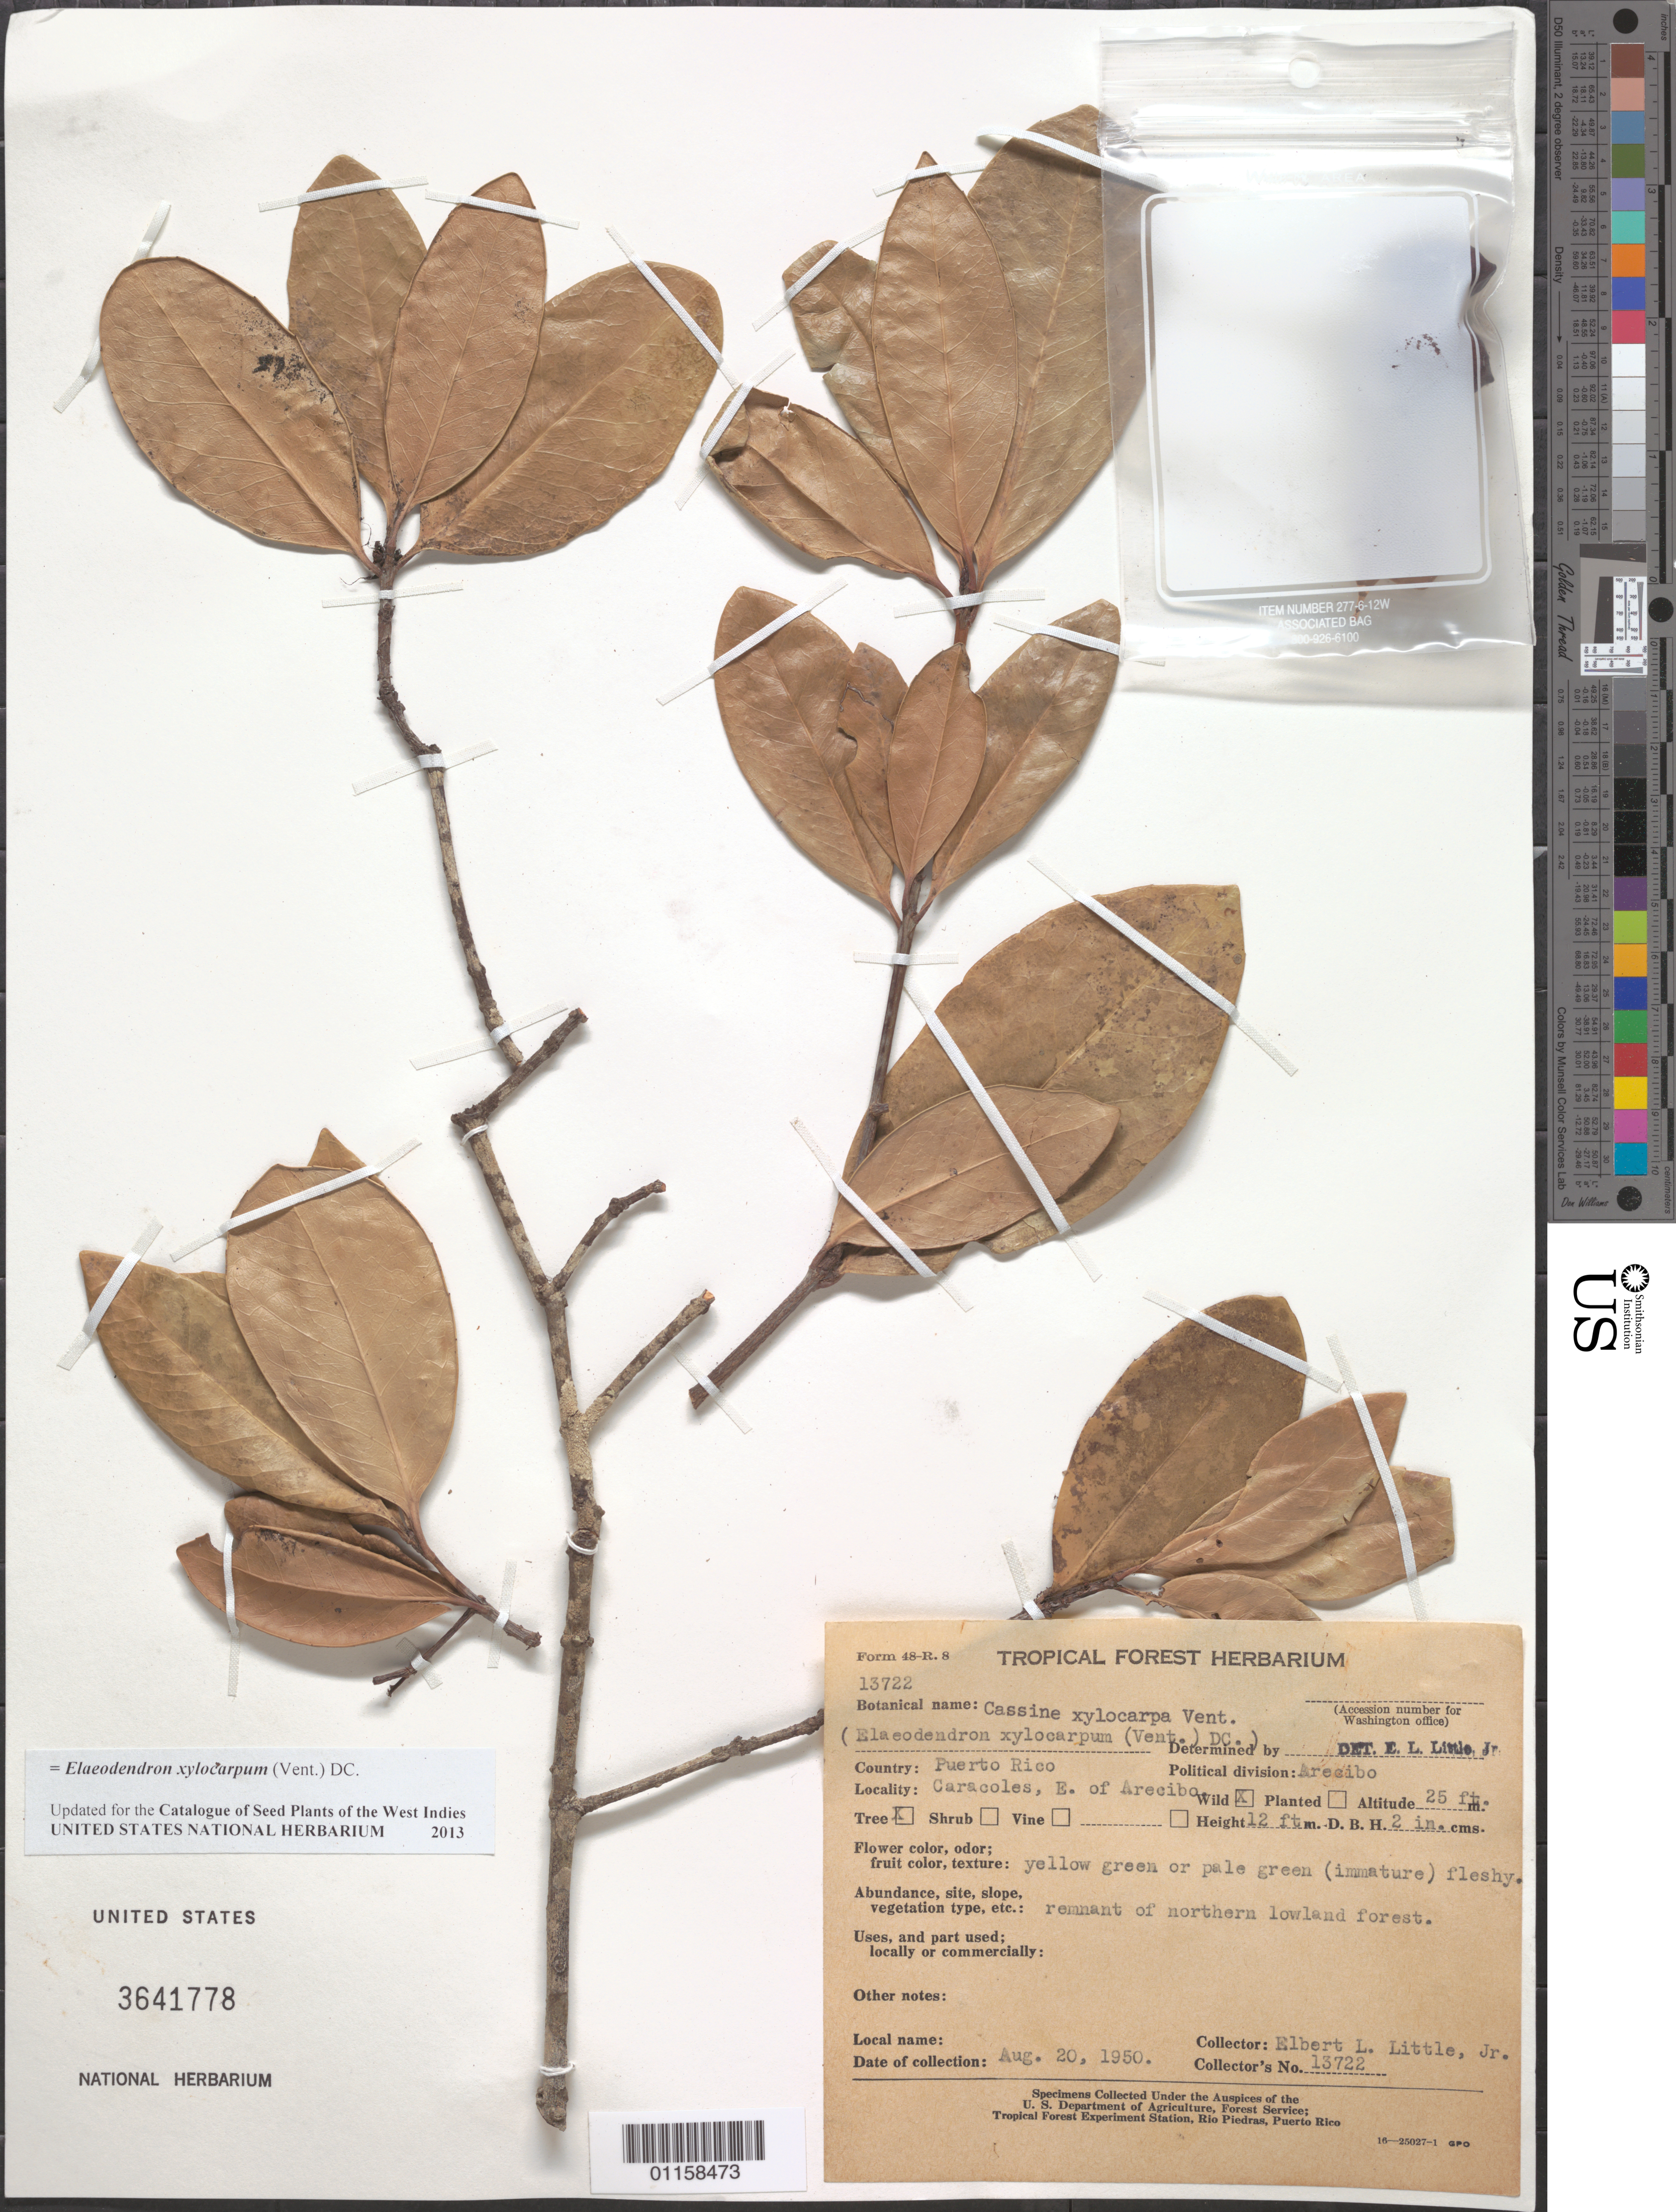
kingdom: Plantae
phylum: Tracheophyta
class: Magnoliopsida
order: Celastrales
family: Celastraceae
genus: Elaeodendron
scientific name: Elaeodendron xylocarpum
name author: (Vent.) DC.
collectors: E. L. Little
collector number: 13722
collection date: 1950-08-20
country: Puerto Rico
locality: Arecibo, Caracoles, E of Arecibo.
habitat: Remnant of northern lowland forest.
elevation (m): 8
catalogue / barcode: US 3641778